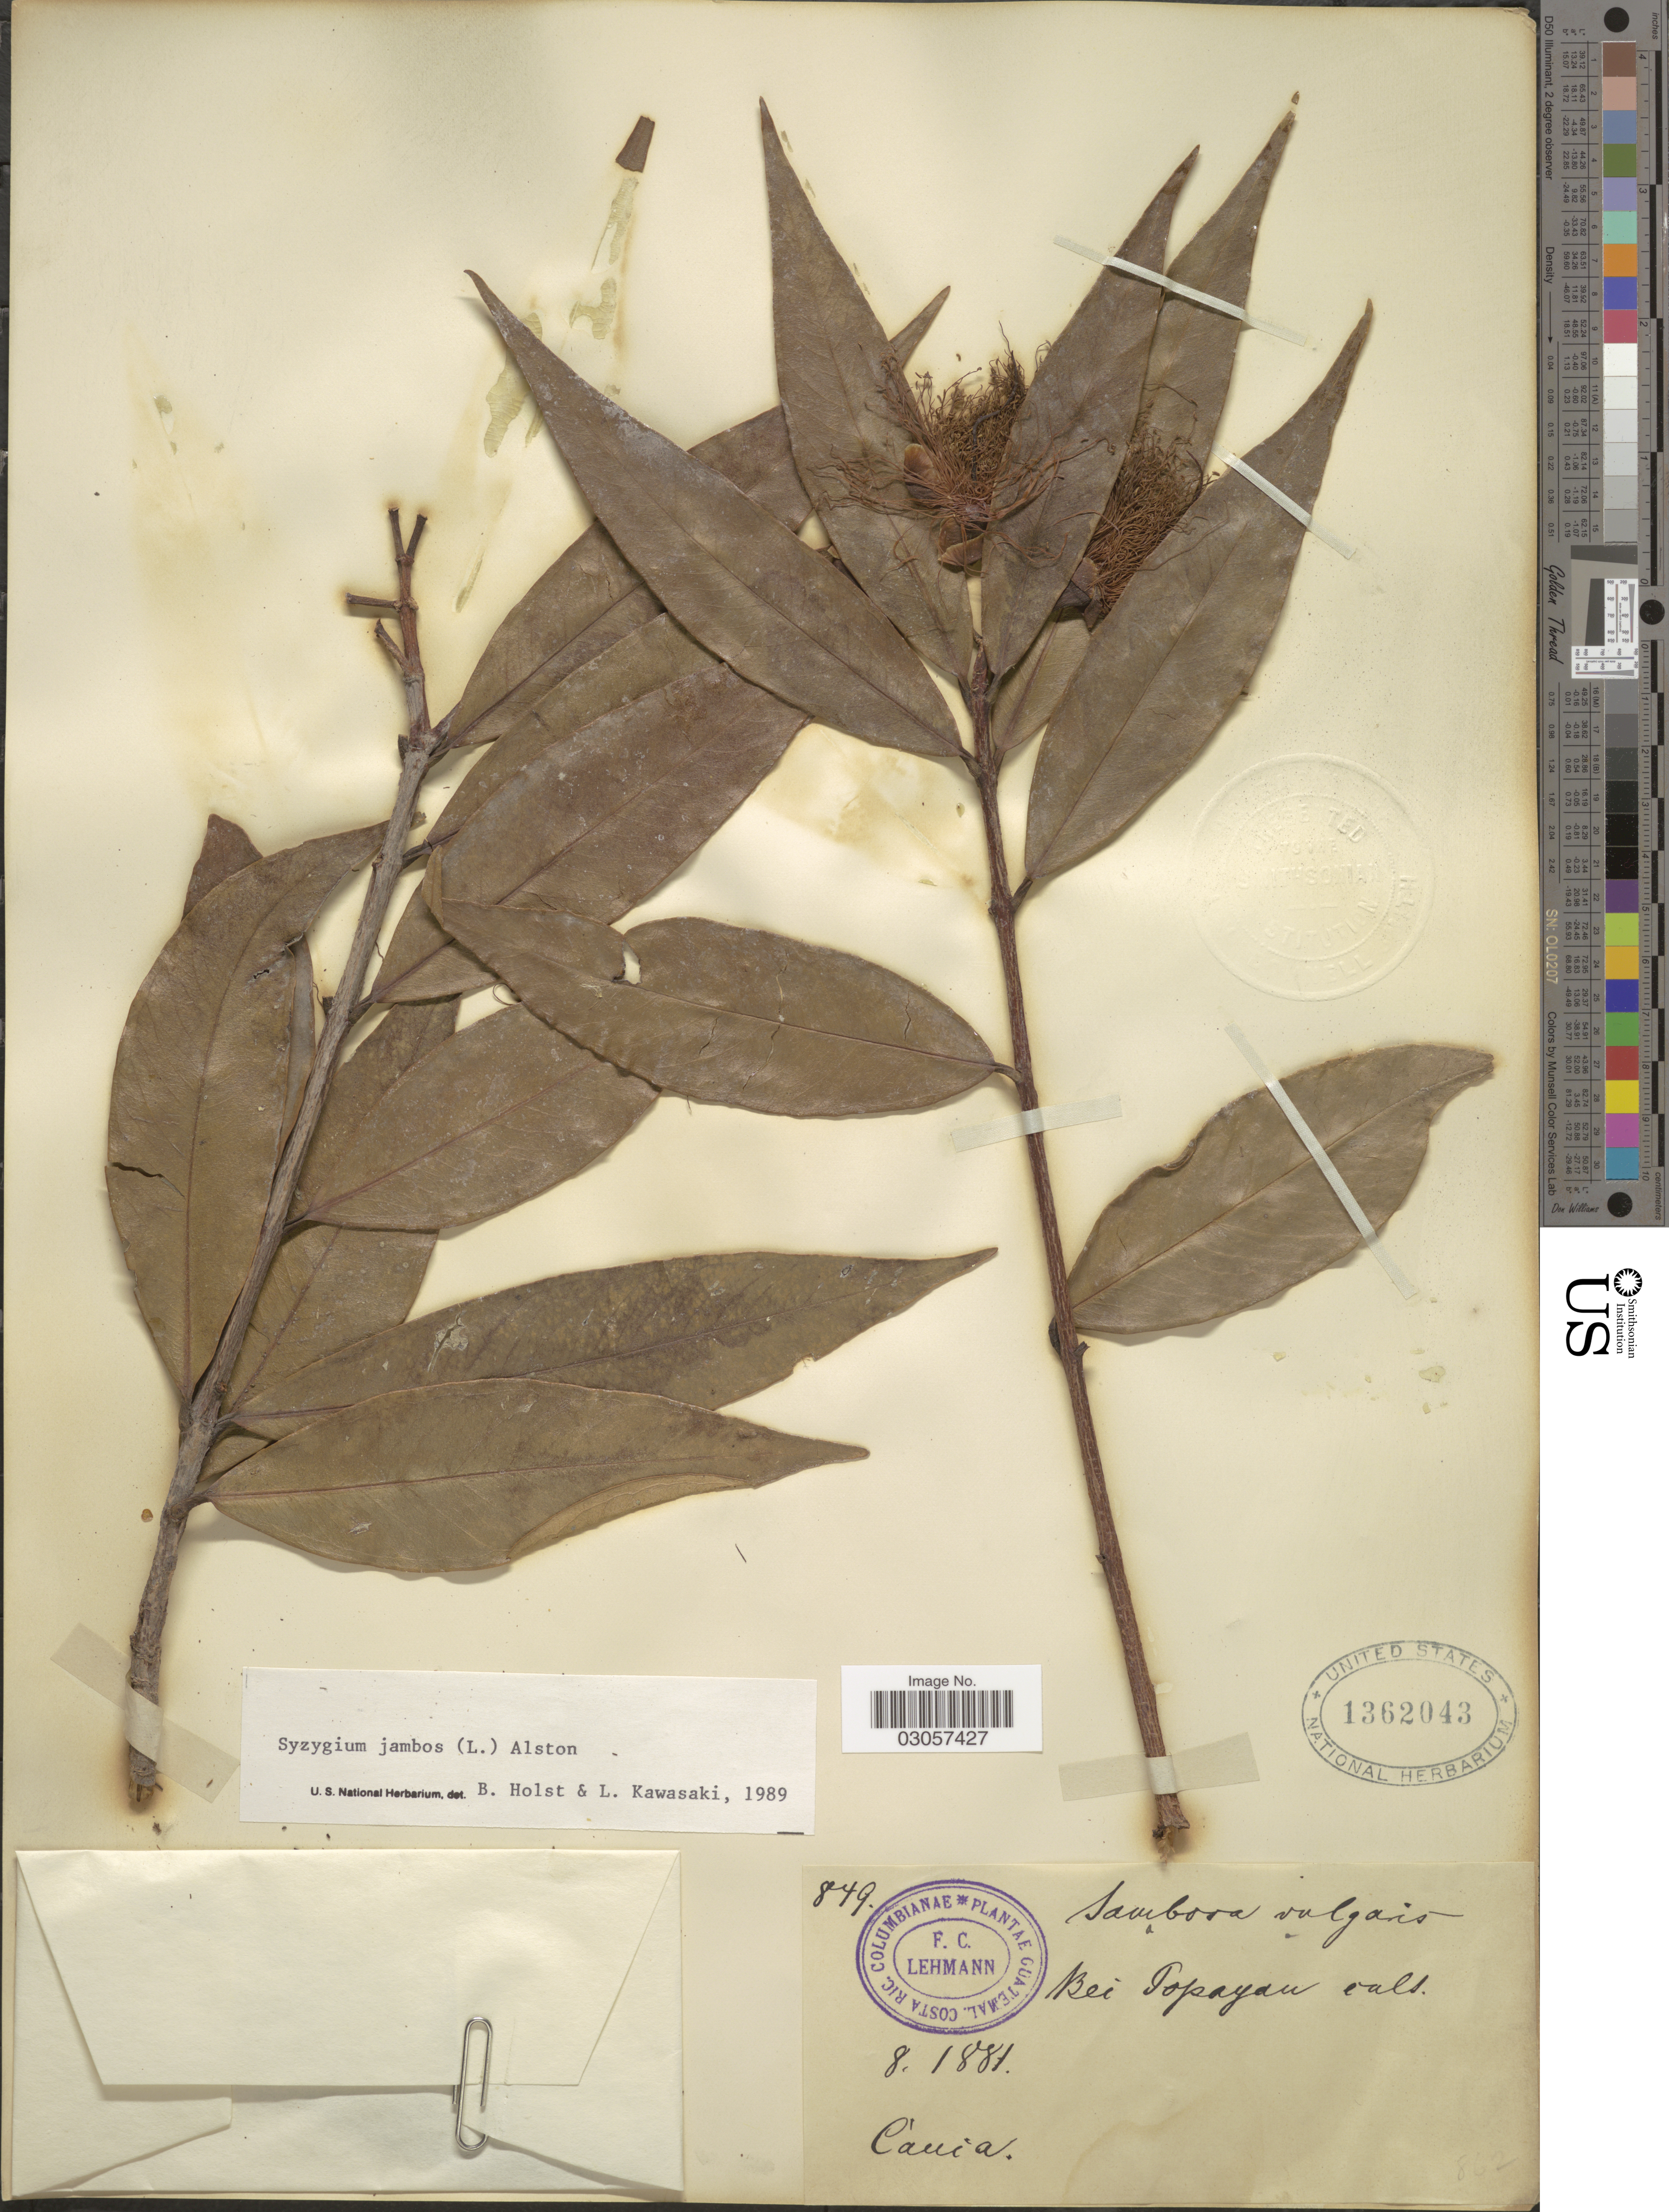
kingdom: Plantae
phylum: Tracheophyta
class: Magnoliopsida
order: Myrtales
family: Myrtaceae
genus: Syzygium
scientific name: Syzygium jambos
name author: (L.) Alston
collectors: F. C. Lehmann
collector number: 849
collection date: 1881-08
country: Colombia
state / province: Cauca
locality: Bei Popayan cult.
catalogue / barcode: US 1362043